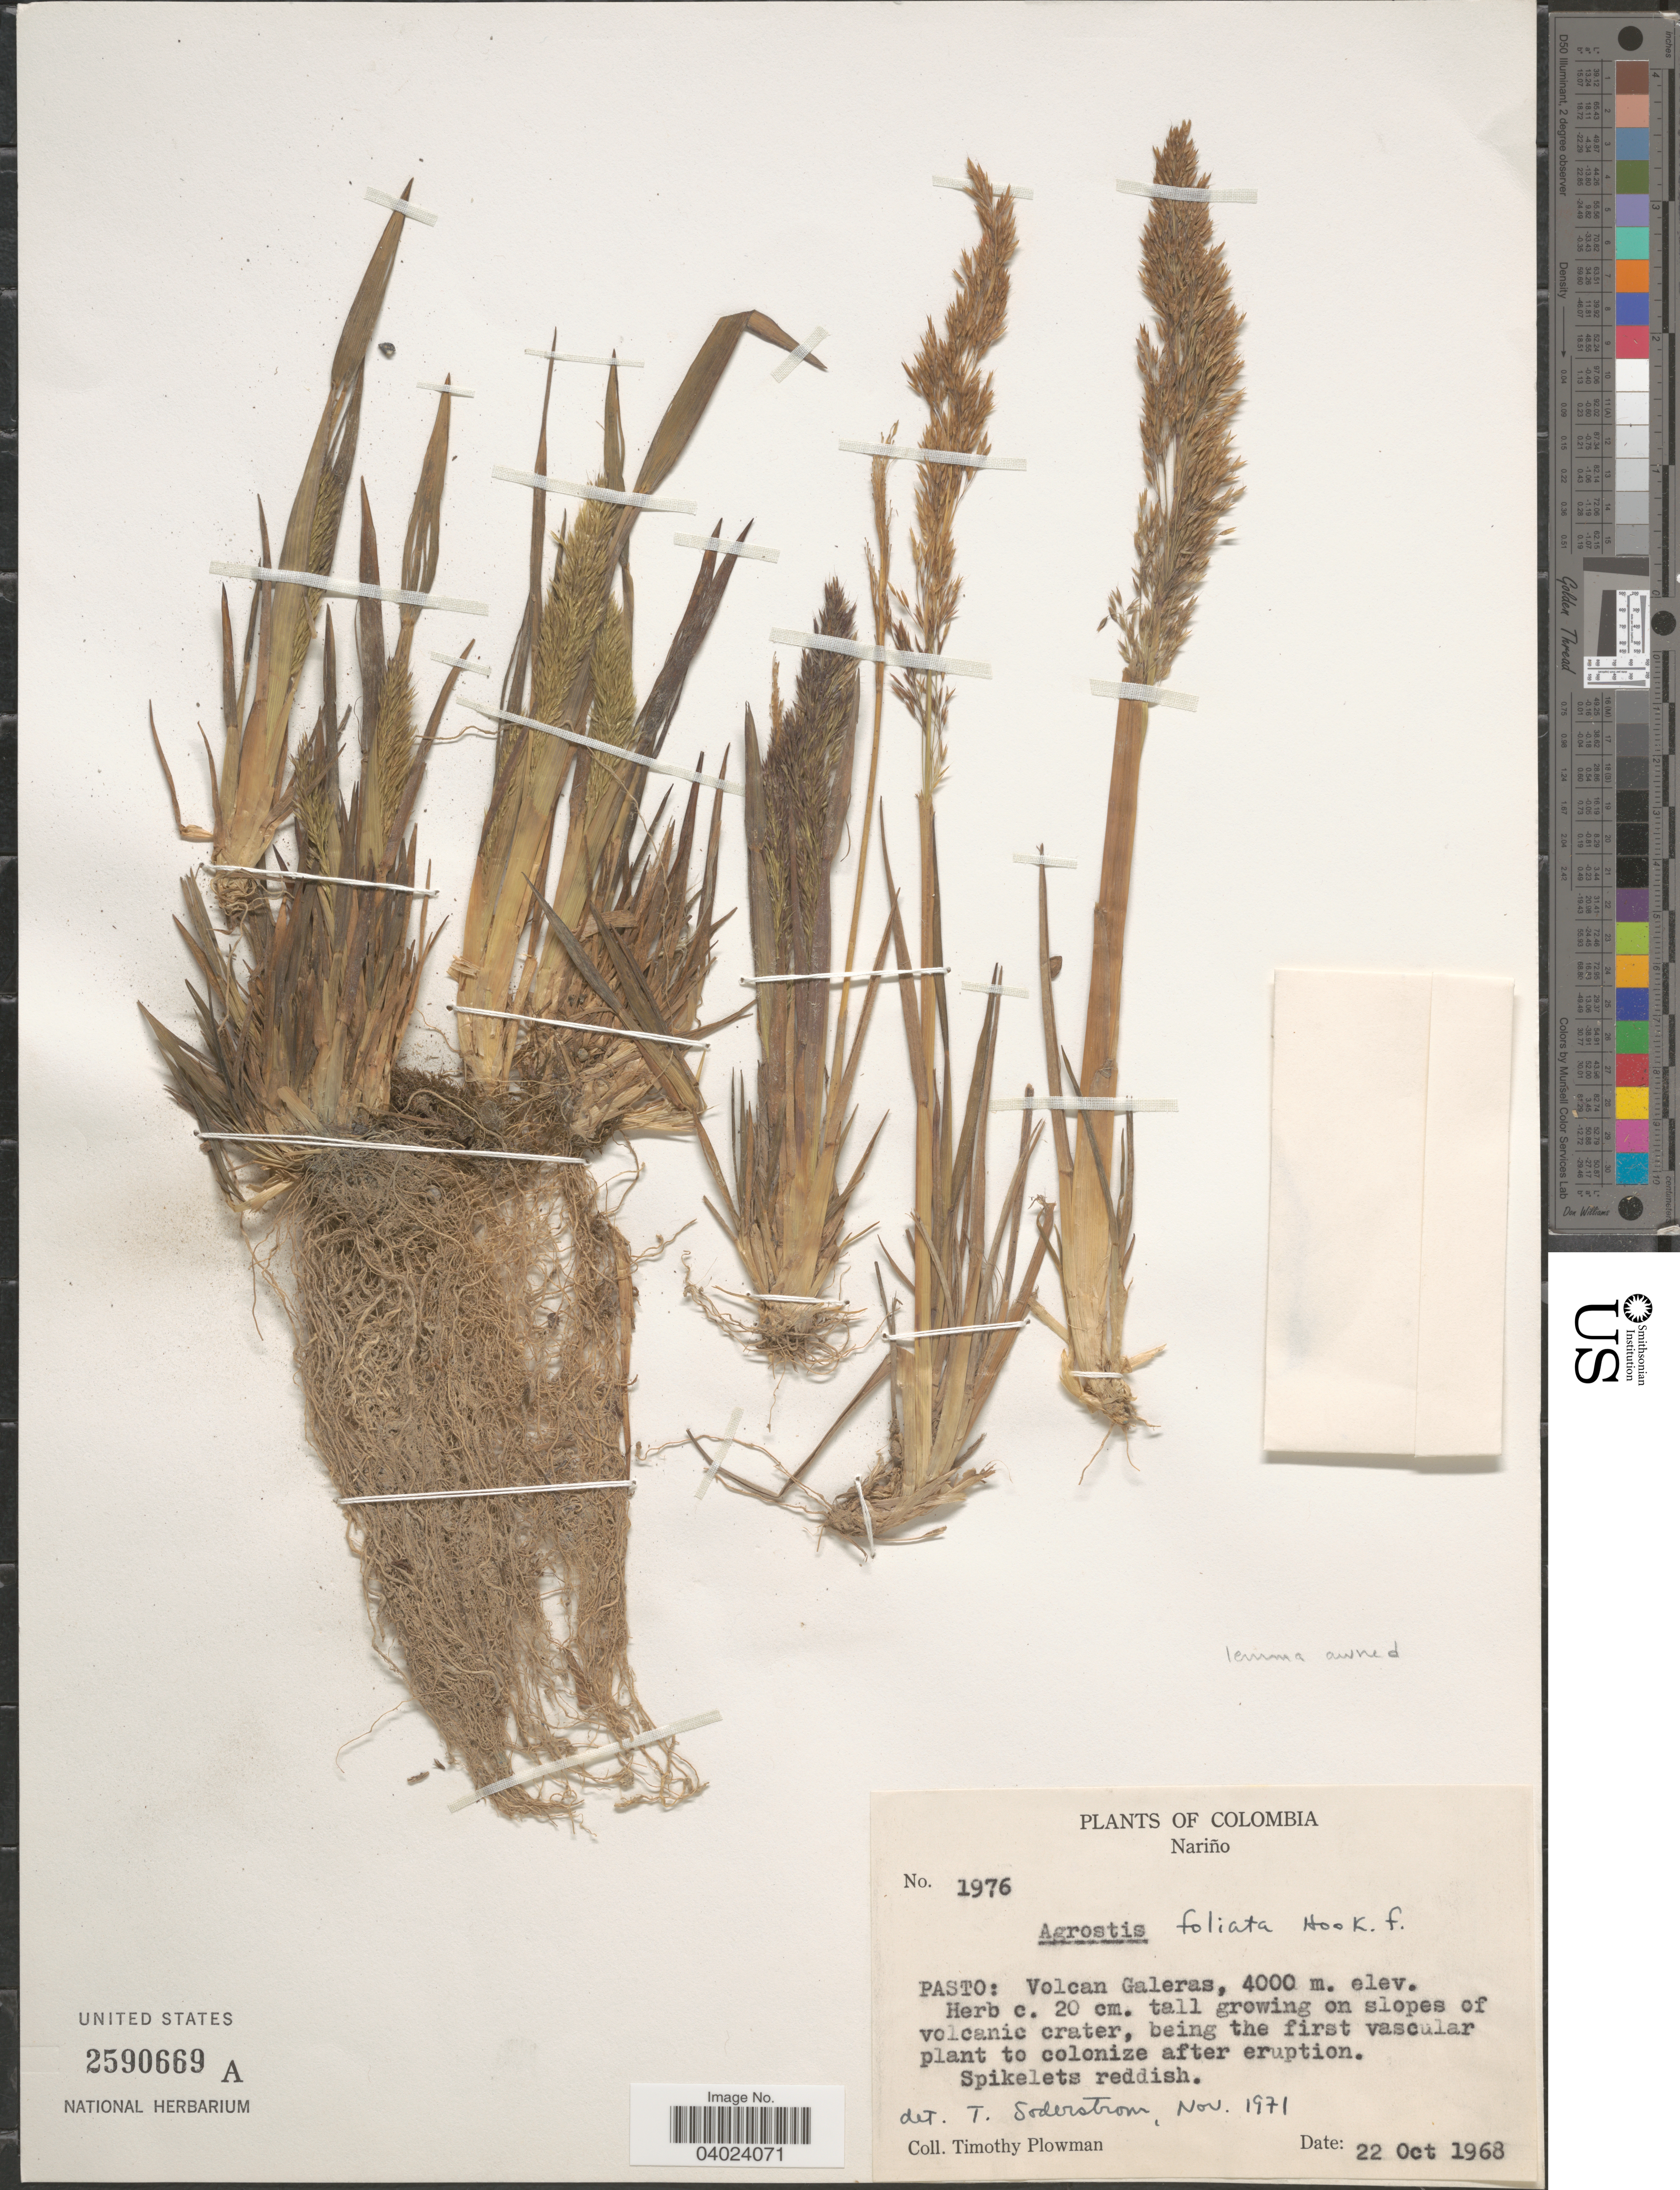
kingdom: Plantae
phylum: Tracheophyta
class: Liliopsida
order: Poales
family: Poaceae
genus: Agrostis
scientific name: Agrostis foliata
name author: Hook. f.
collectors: T. Plowman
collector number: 1976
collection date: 1968-10-22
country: Colombia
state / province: Nariño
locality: Pasto: Volcan Galeras.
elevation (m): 4000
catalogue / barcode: US 2590669A